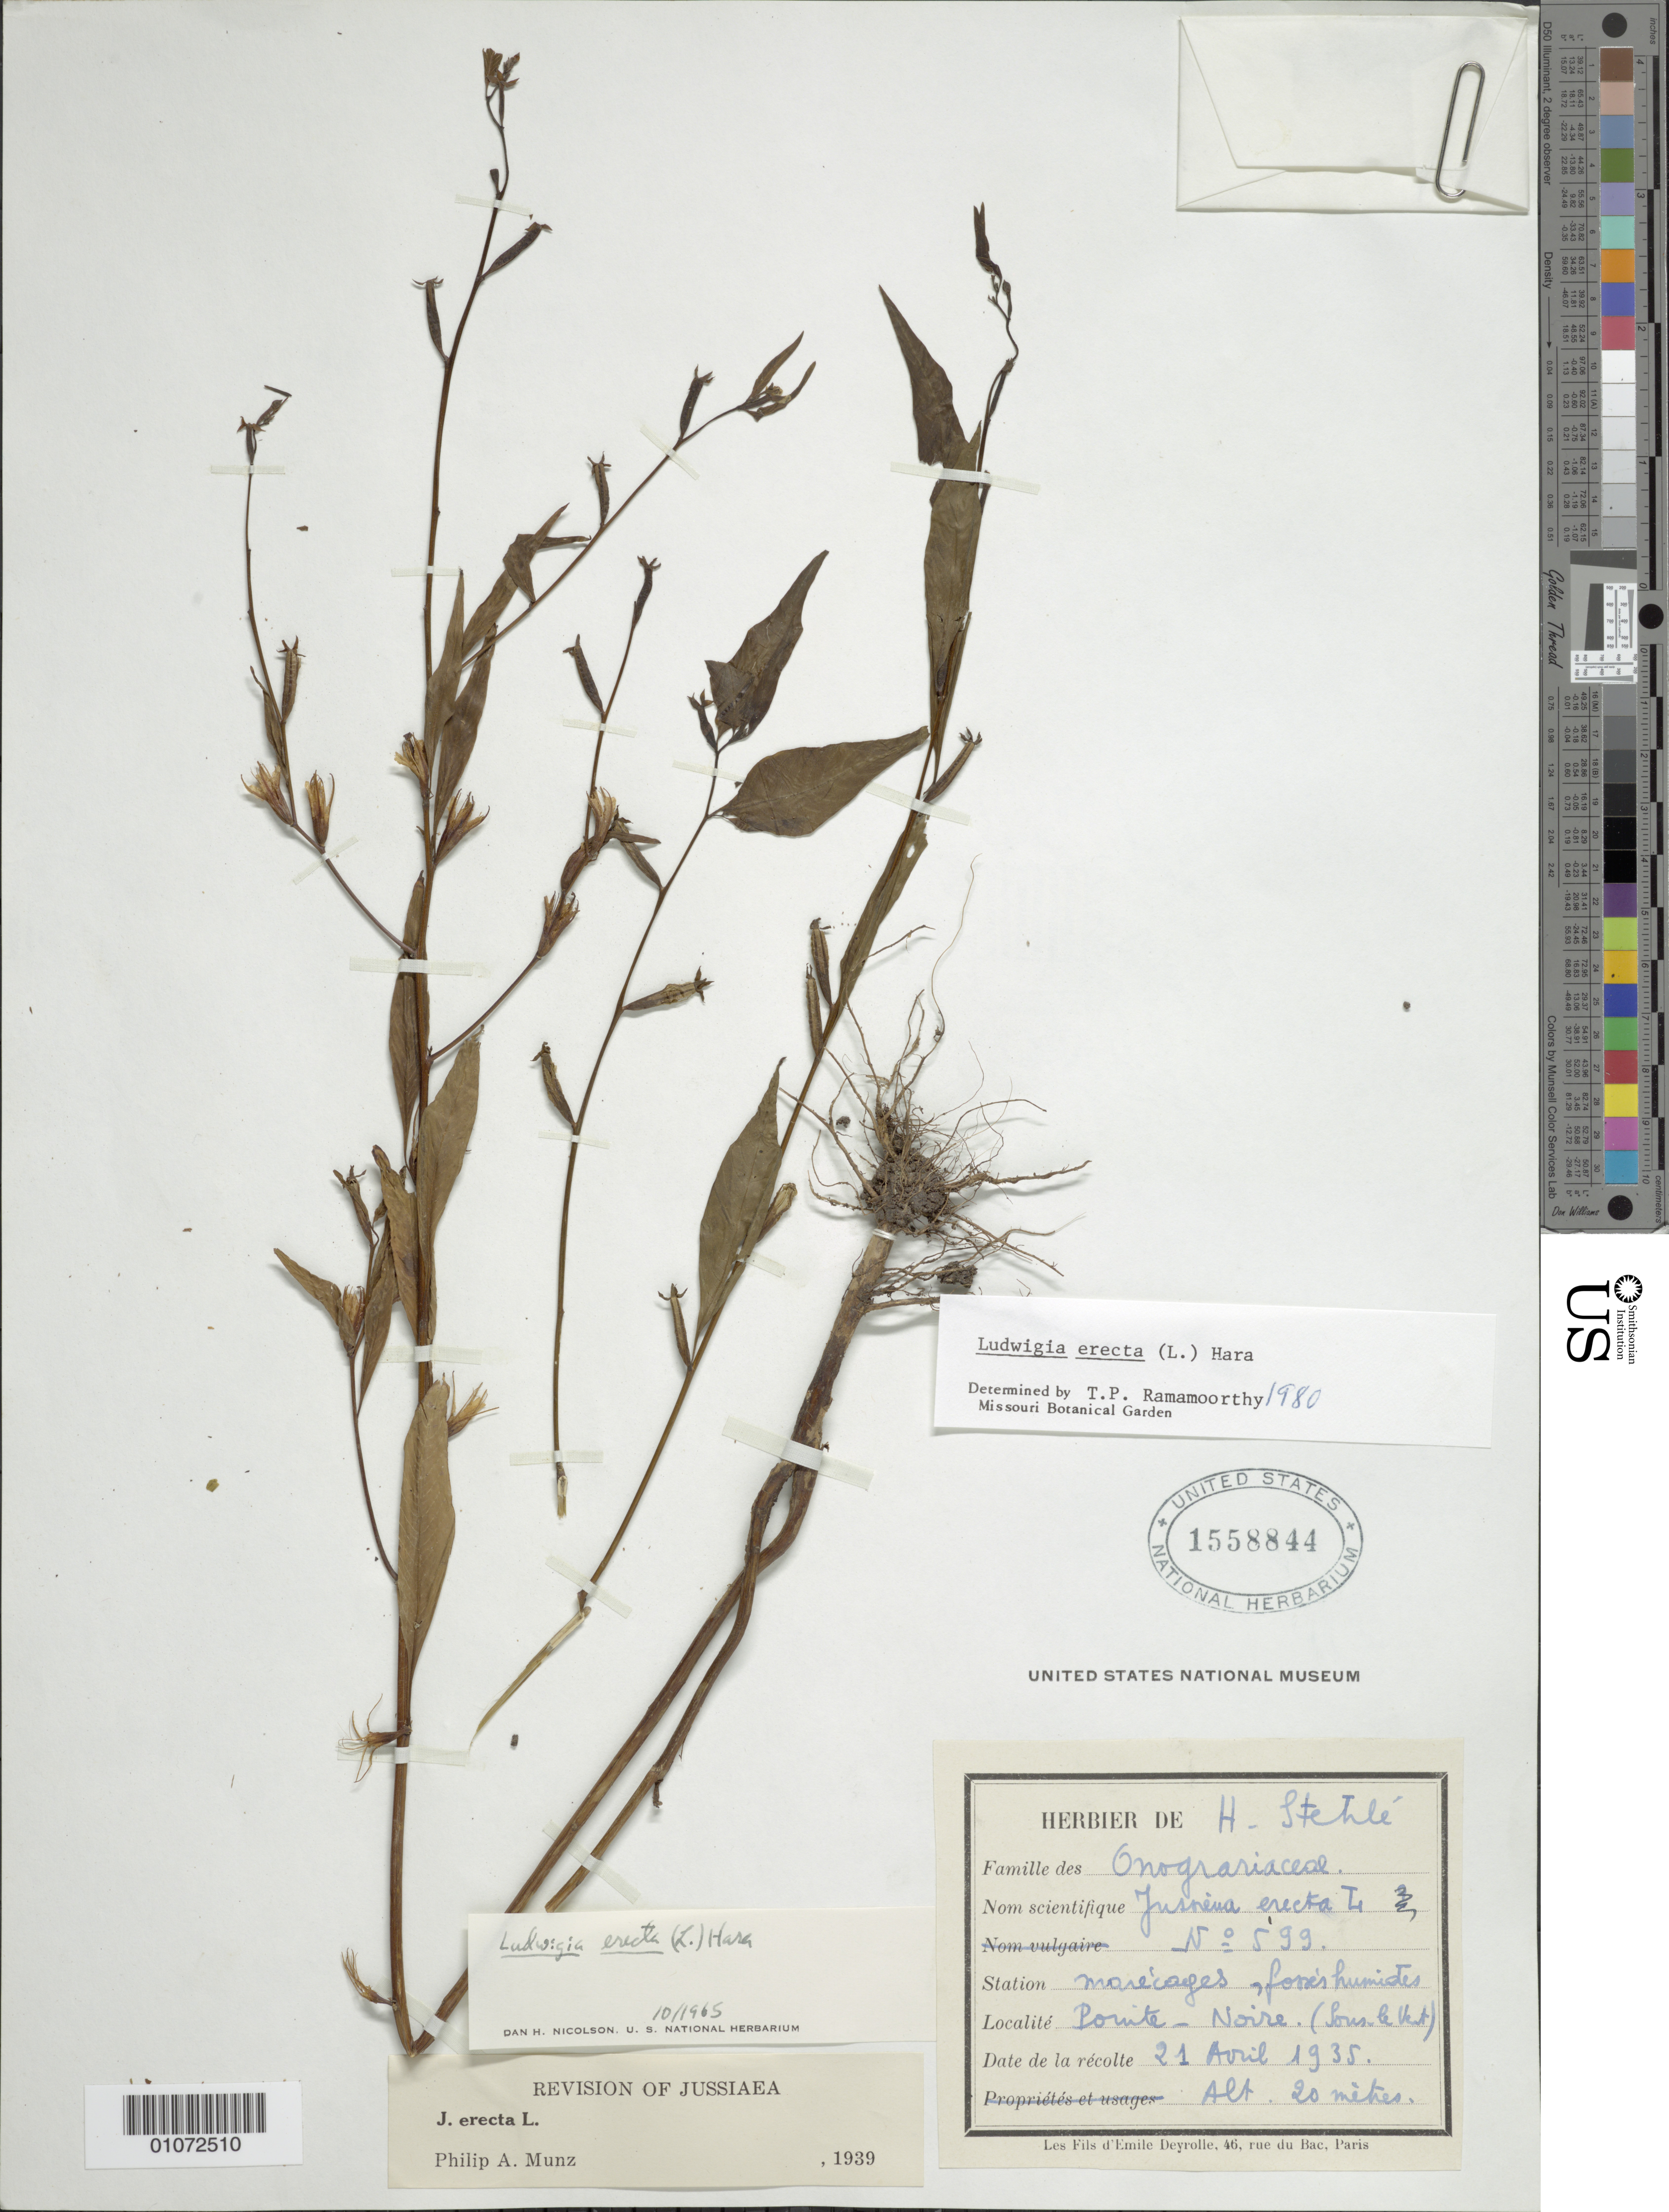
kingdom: Plantae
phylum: Tracheophyta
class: Magnoliopsida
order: Myrtales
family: Onagraceae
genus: Ludwigia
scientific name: Ludwigia erecta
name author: (L.) H. Hara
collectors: H. Stehlé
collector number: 599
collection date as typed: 21 Apr 1935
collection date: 1935-04-21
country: Guadeloupe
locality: Wet forests and marshes, Pointe Noire.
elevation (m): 20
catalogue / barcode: US 1558844